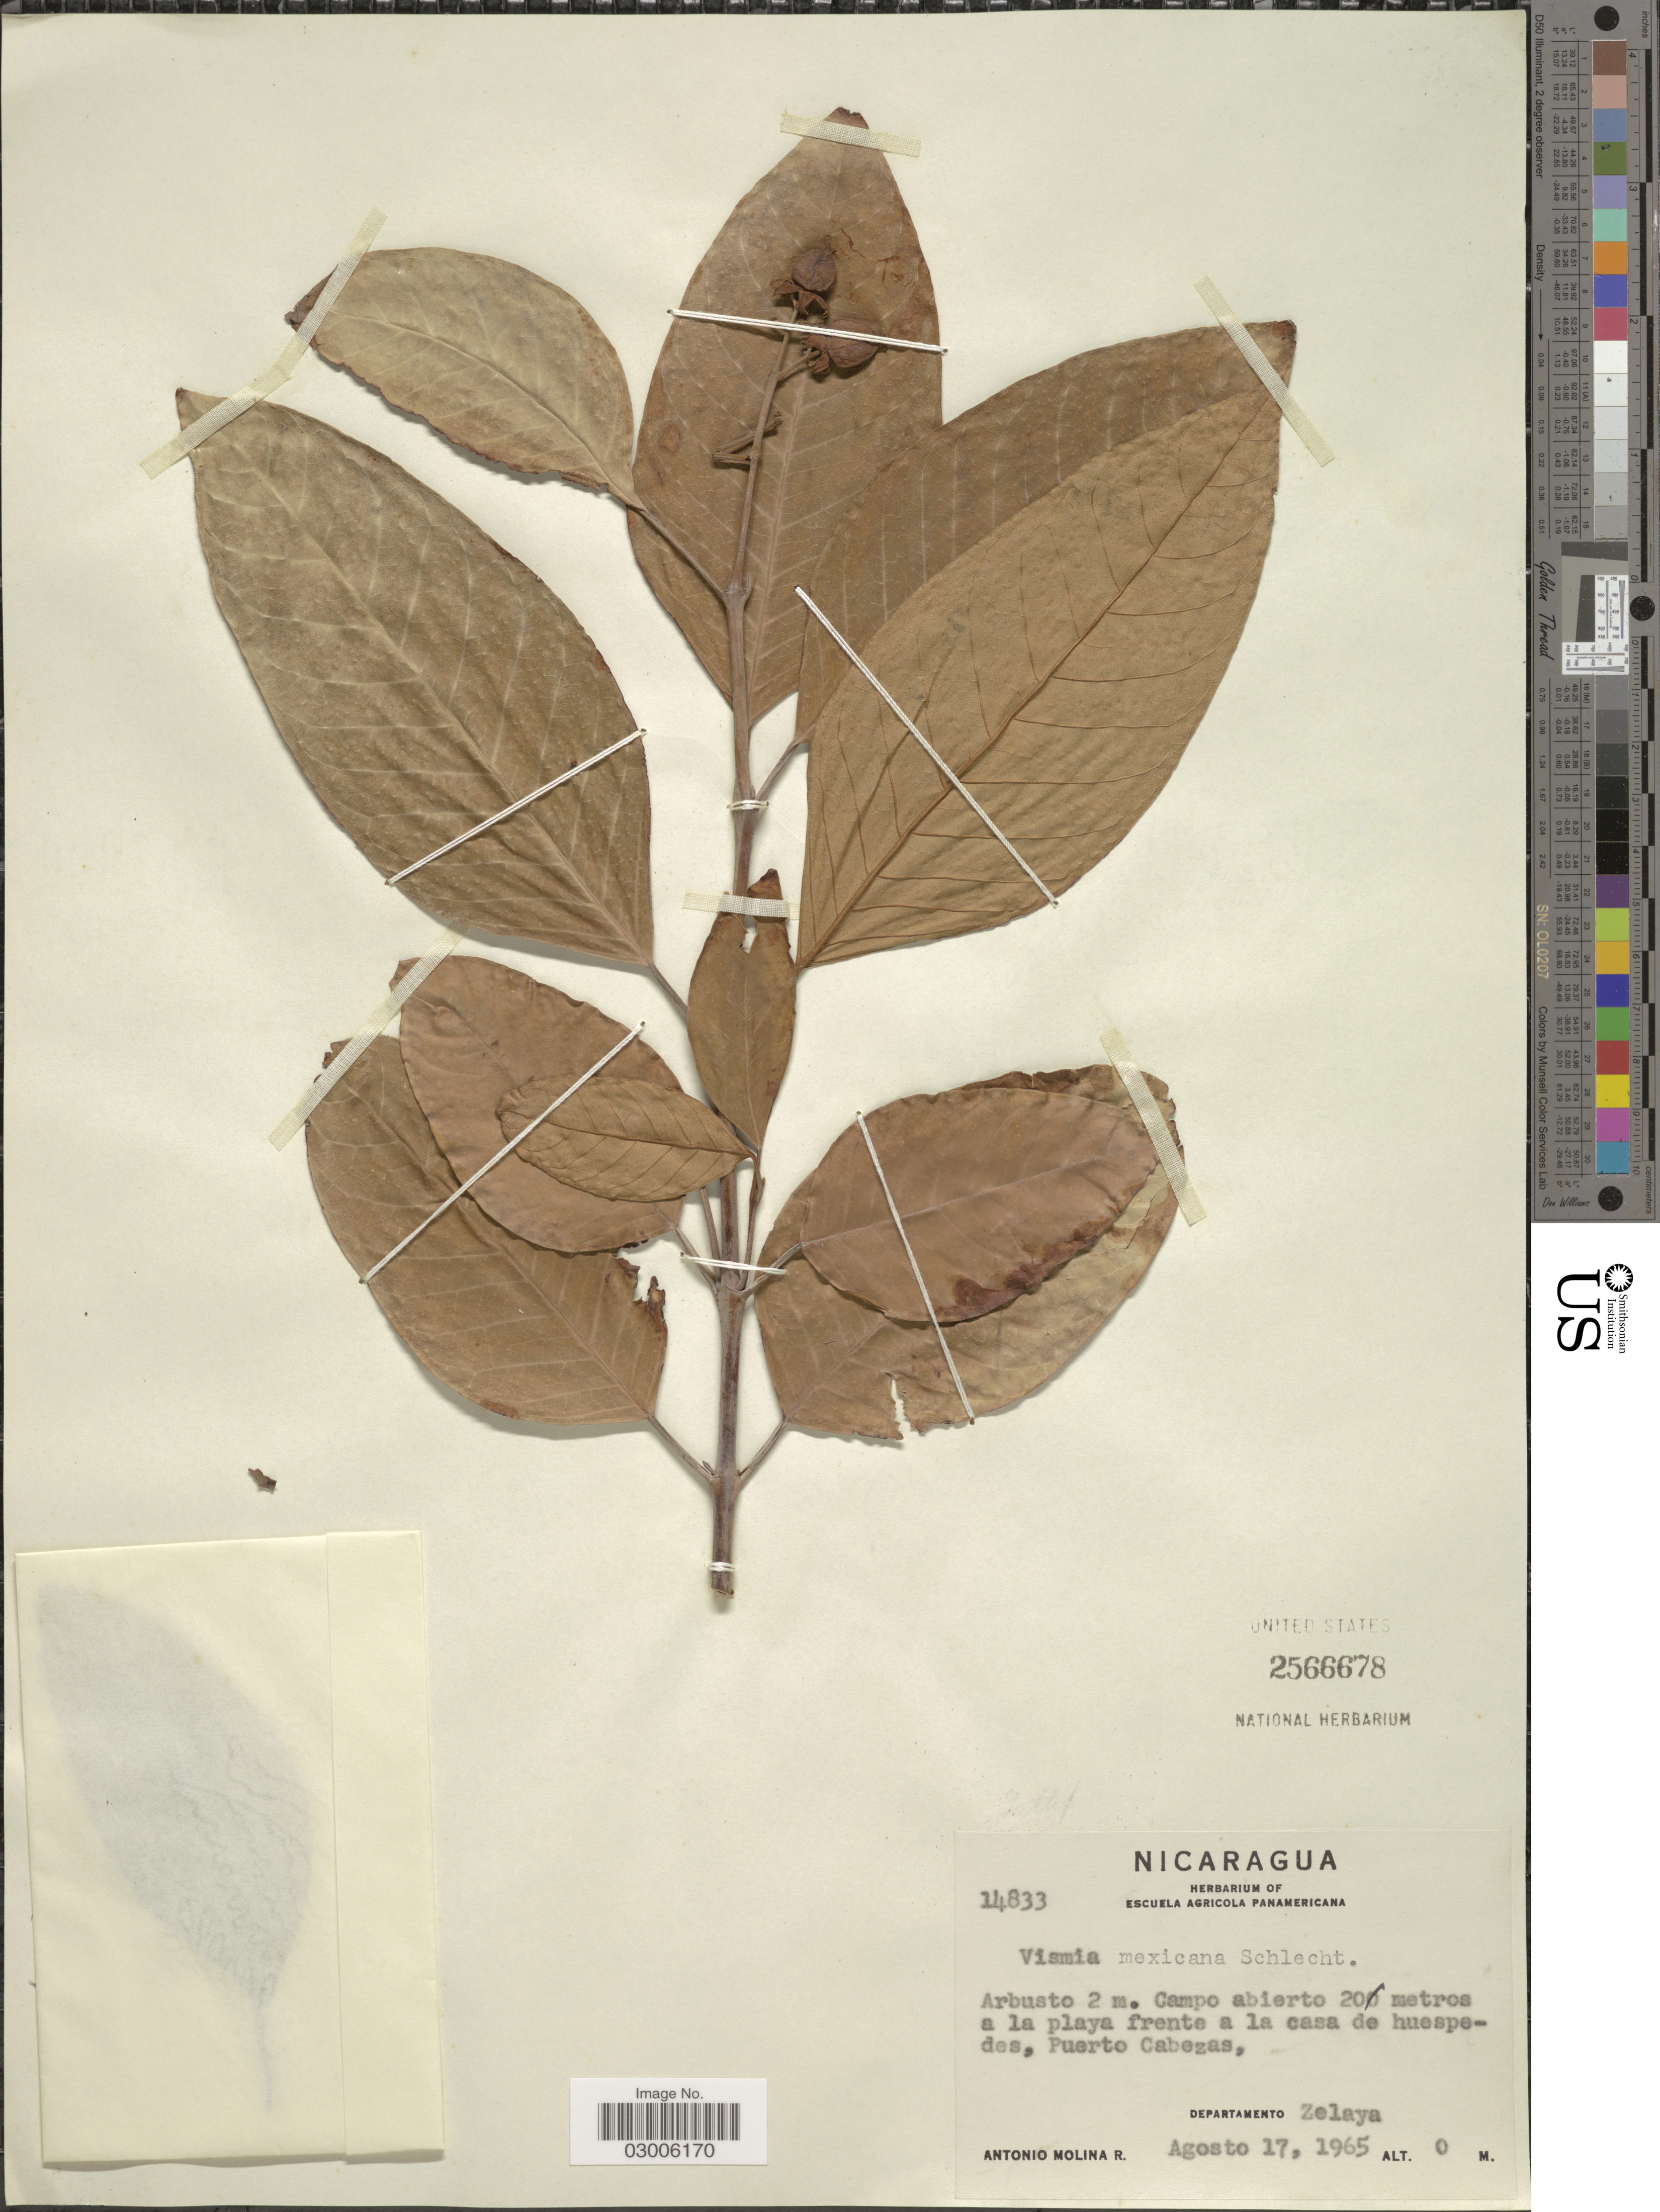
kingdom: Plantae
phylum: Tracheophyta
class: Magnoliopsida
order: Malpighiales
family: Hypericaceae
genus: Vismia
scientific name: Vismia baccifera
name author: (L.) Triana & Planch.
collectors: A. Molina R.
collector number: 14833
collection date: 1965-08-17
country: Nicaragua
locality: A la playa frente a la casa de huespedes, Puerto Cabezas, Departamento Zelaya.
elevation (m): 0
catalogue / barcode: US 2566678